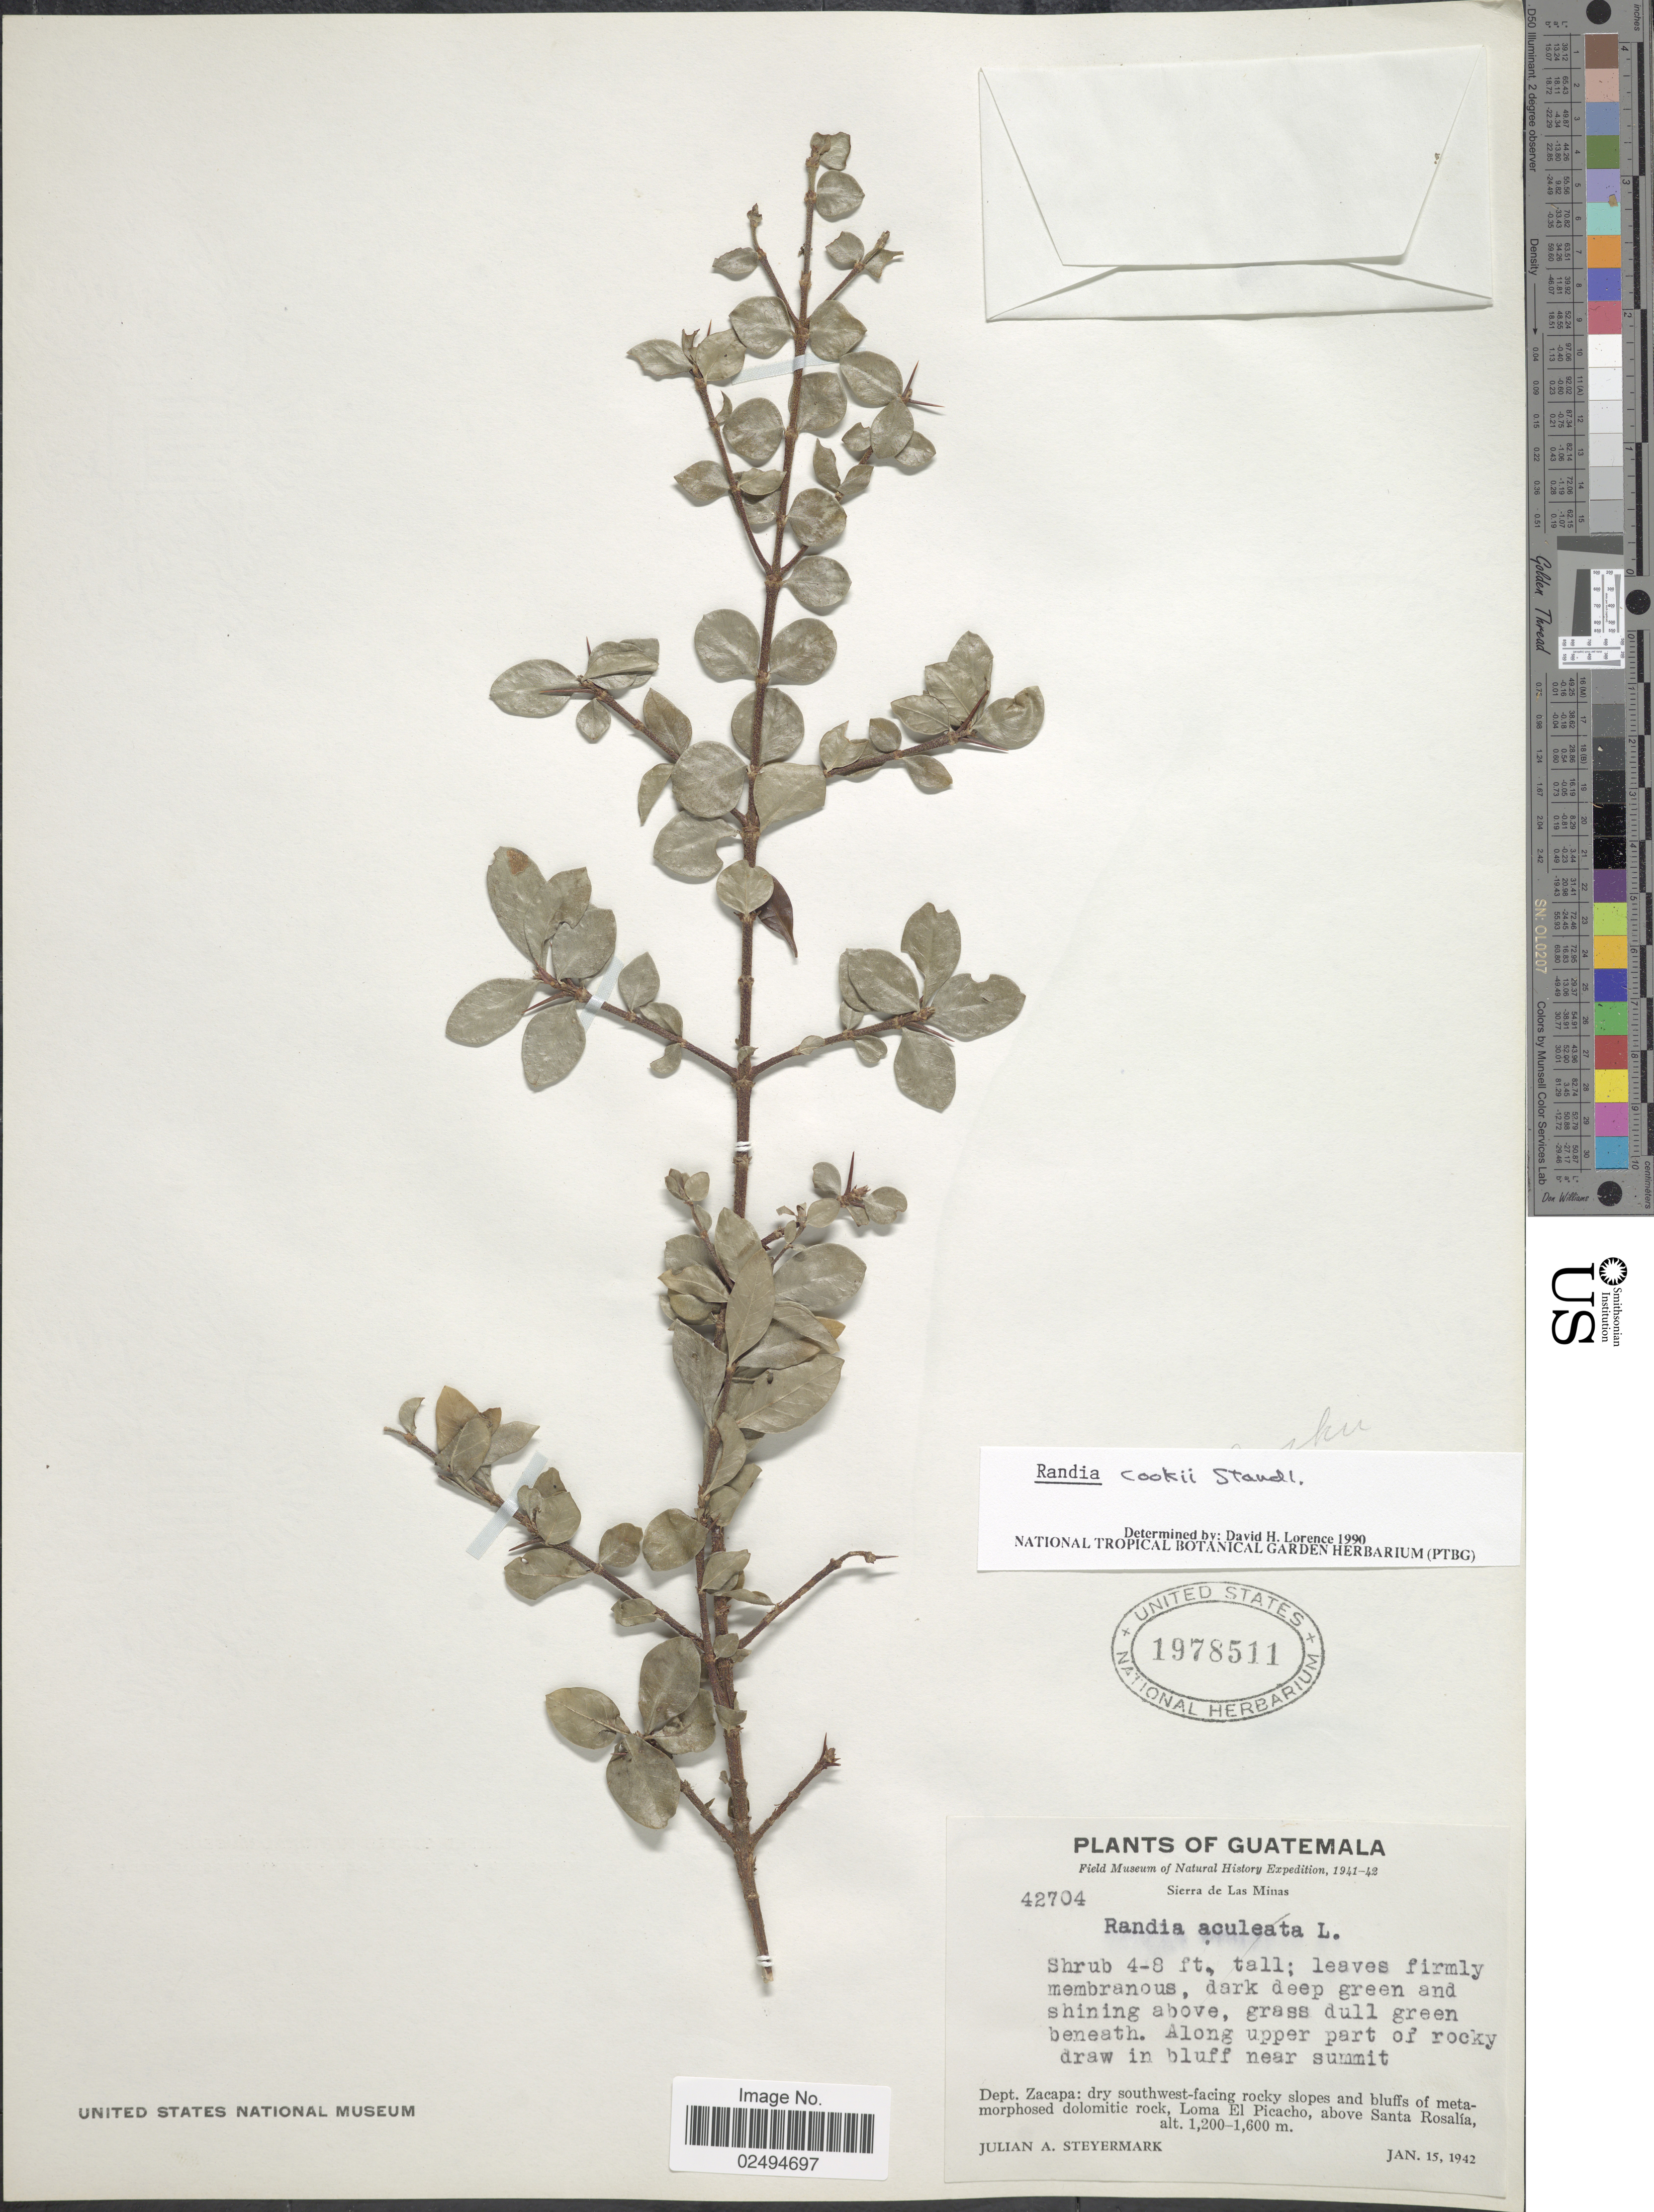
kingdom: Plantae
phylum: Tracheophyta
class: Magnoliopsida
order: Gentianales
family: Rubiaceae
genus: Randia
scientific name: Randia cookii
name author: Standl.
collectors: J. Steyermark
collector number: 42704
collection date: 1942-01-15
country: Guatemala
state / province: Zacapa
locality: Along upper part of rocky draw in bluff near summit. Dept. Zacapa: dry southwest-facing rocky slopes and bluffs to metamorphosed dolomitic rock, Loma El Picacho, above Santa Rosalia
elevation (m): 1200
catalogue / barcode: US 1978511